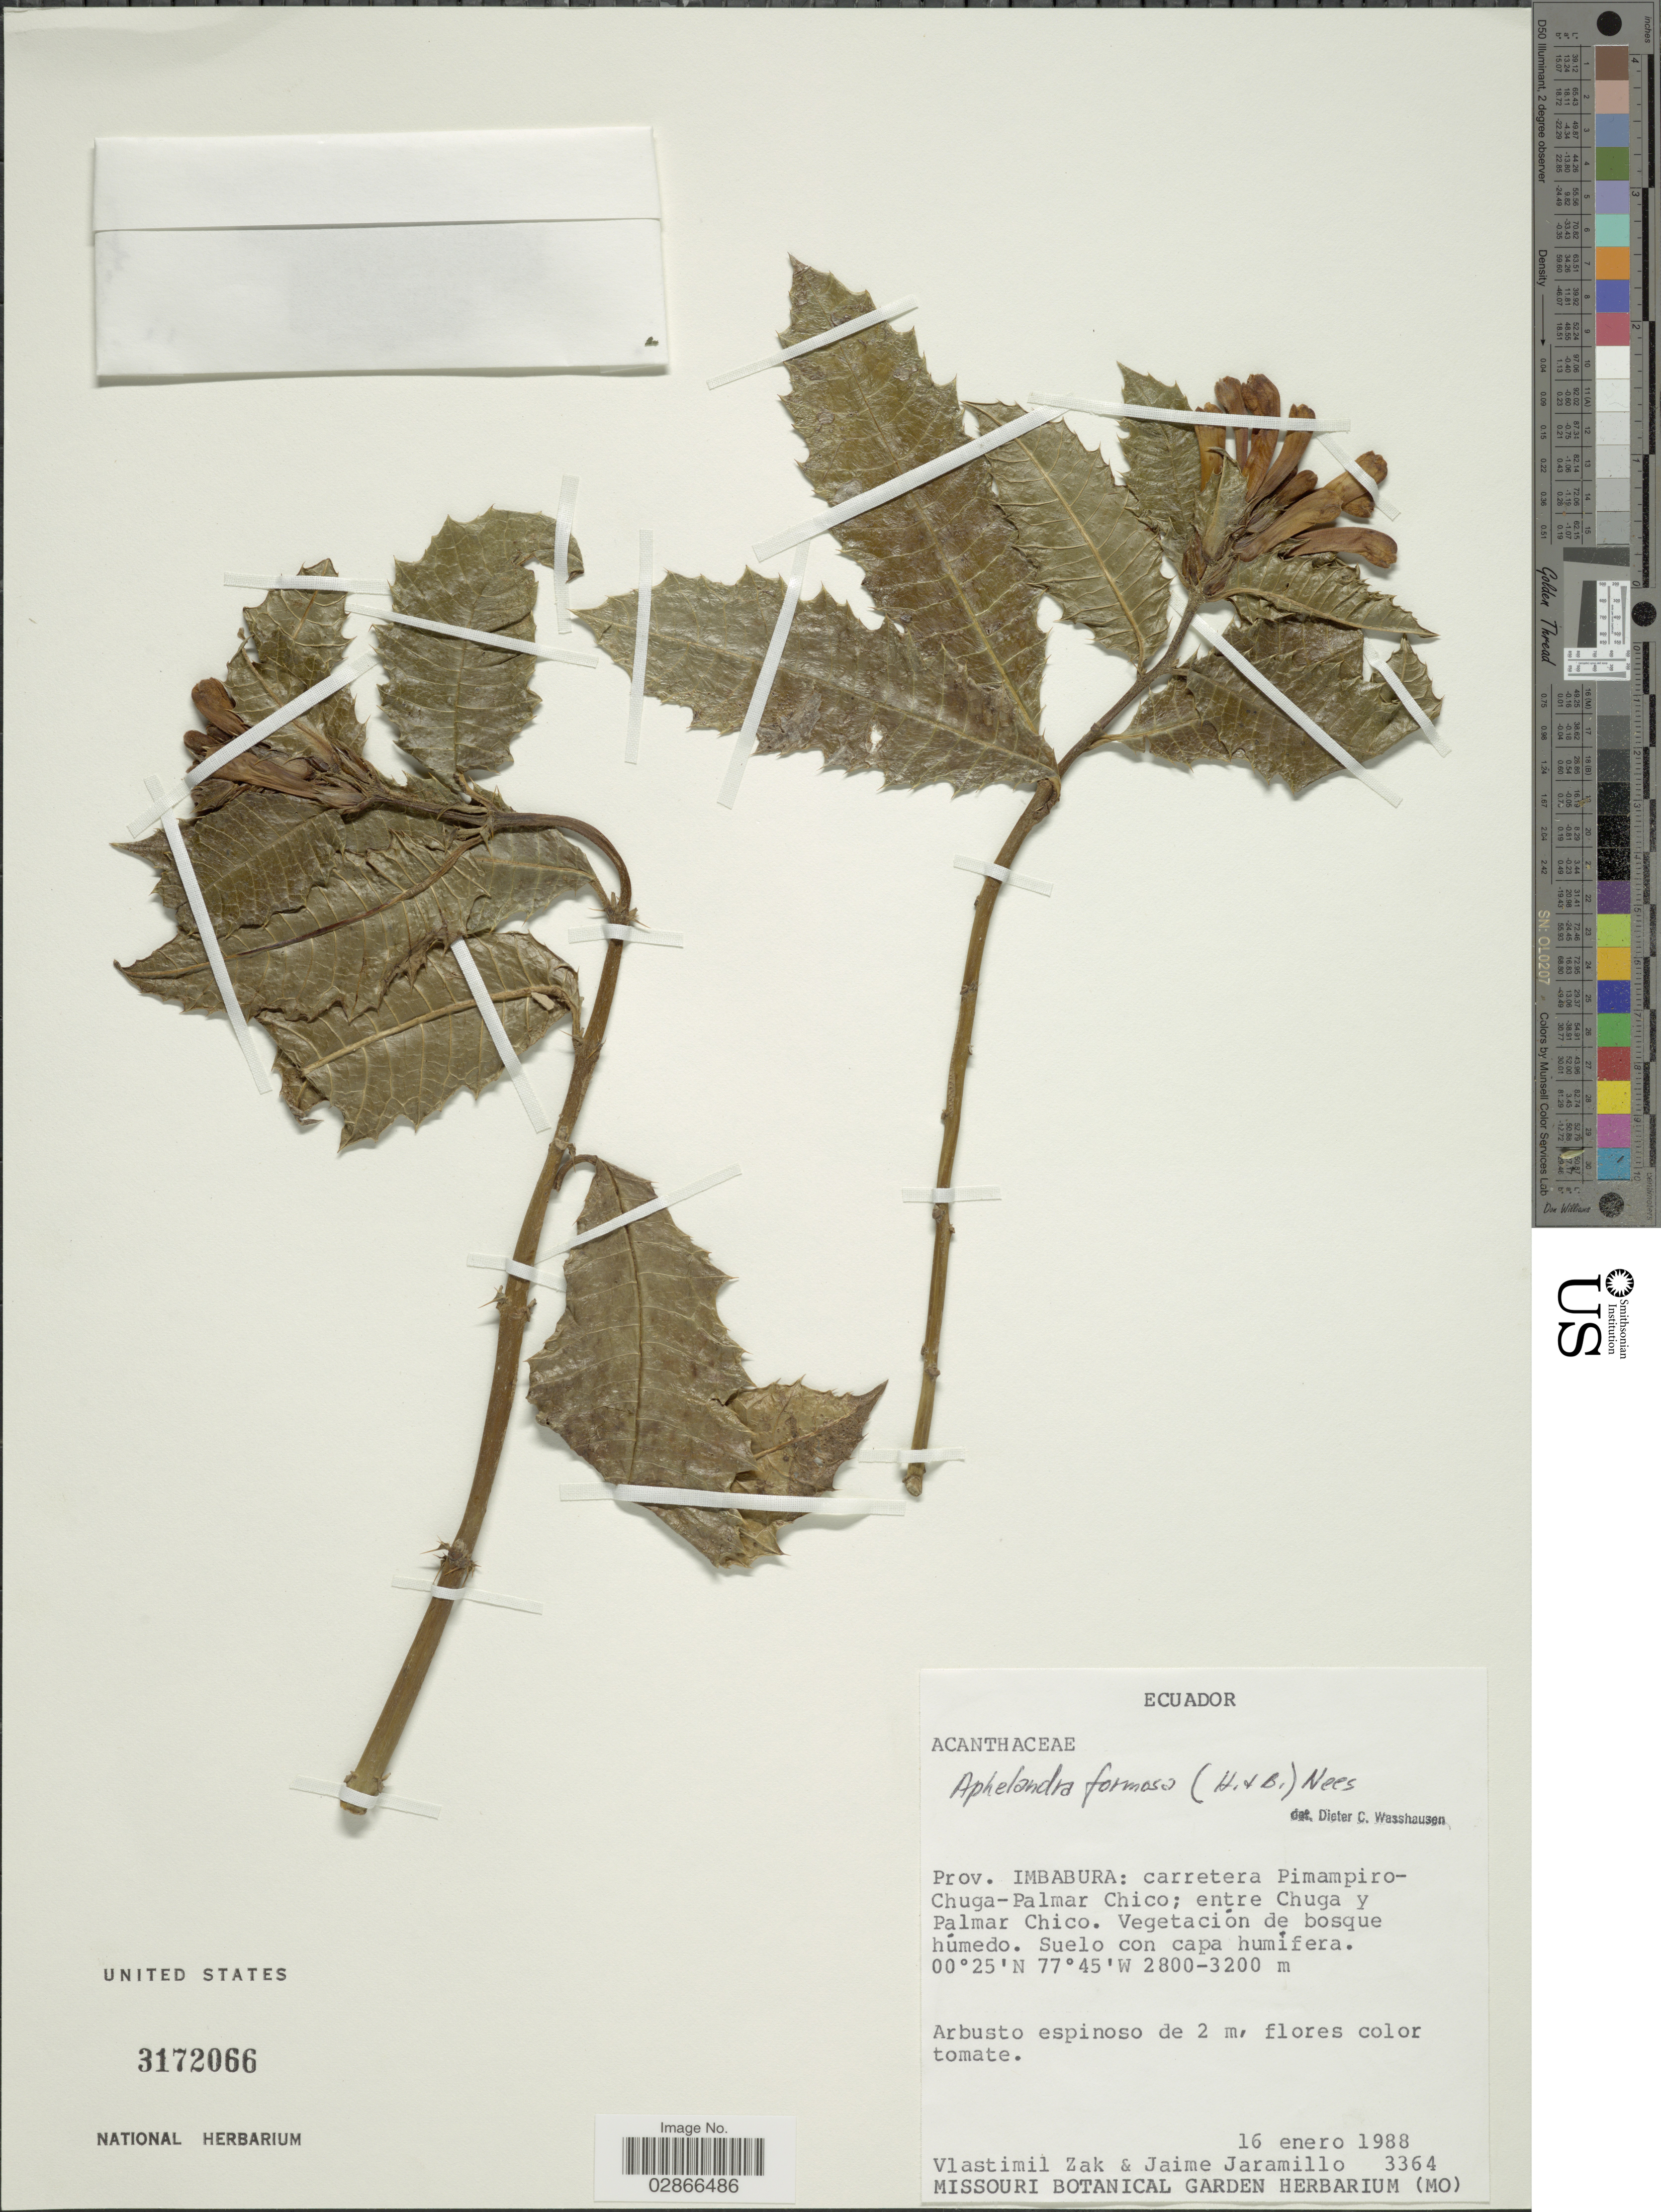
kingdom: Plantae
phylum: Tracheophyta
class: Magnoliopsida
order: Lamiales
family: Acanthaceae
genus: Aphelandra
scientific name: Aphelandra benoistii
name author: Wassh.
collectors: V. Zak & J. Jaramillo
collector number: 3364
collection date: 1988-01-16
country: Ecuador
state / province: Imbabura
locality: Carretera Pimampiro-Chuga-Palmar Chico; entre Chuga y Palmar Chico.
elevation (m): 2800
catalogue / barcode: US 3172066